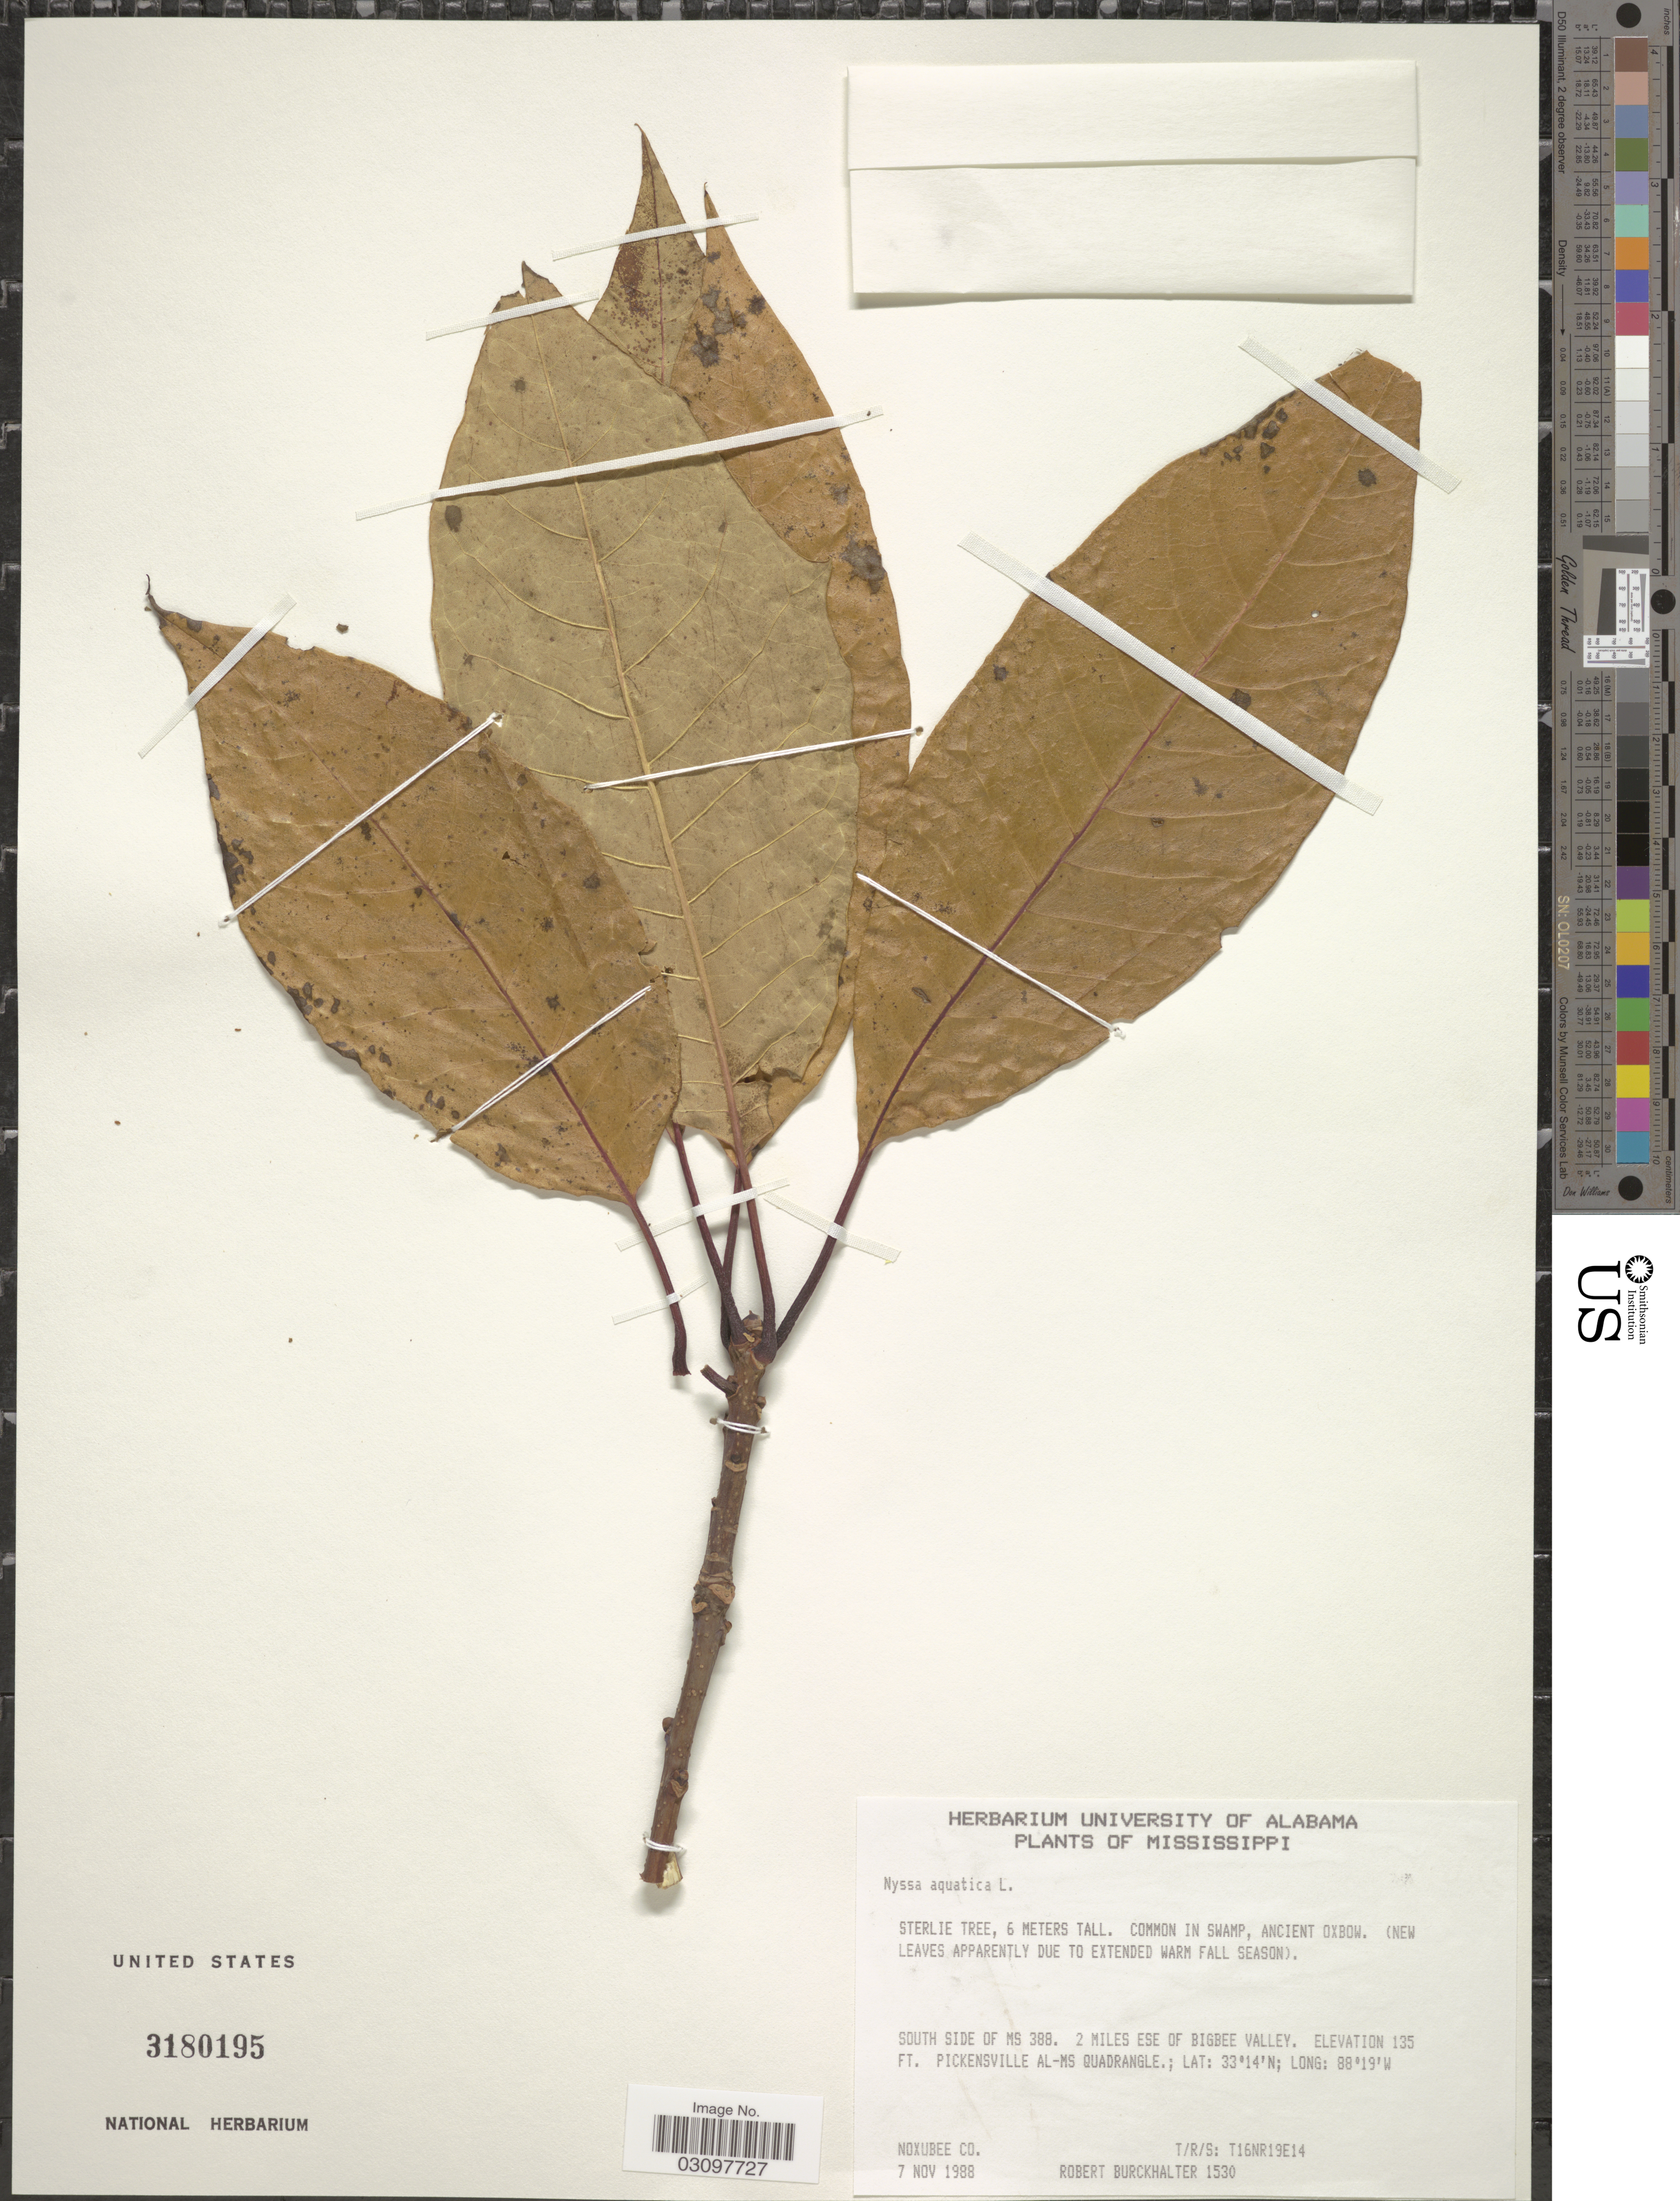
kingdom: Plantae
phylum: Tracheophyta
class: Magnoliopsida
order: Cornales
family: Nyssaceae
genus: Nyssa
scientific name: Nyssa aquatica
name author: L.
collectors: R. Burckhalter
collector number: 1530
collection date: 1988-11-07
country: United States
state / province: Mississippi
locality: South side of MS 388. 2 miles ESE of Bigbee Valley. Pickensville AL-MS Quadrangle.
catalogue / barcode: US 3180195